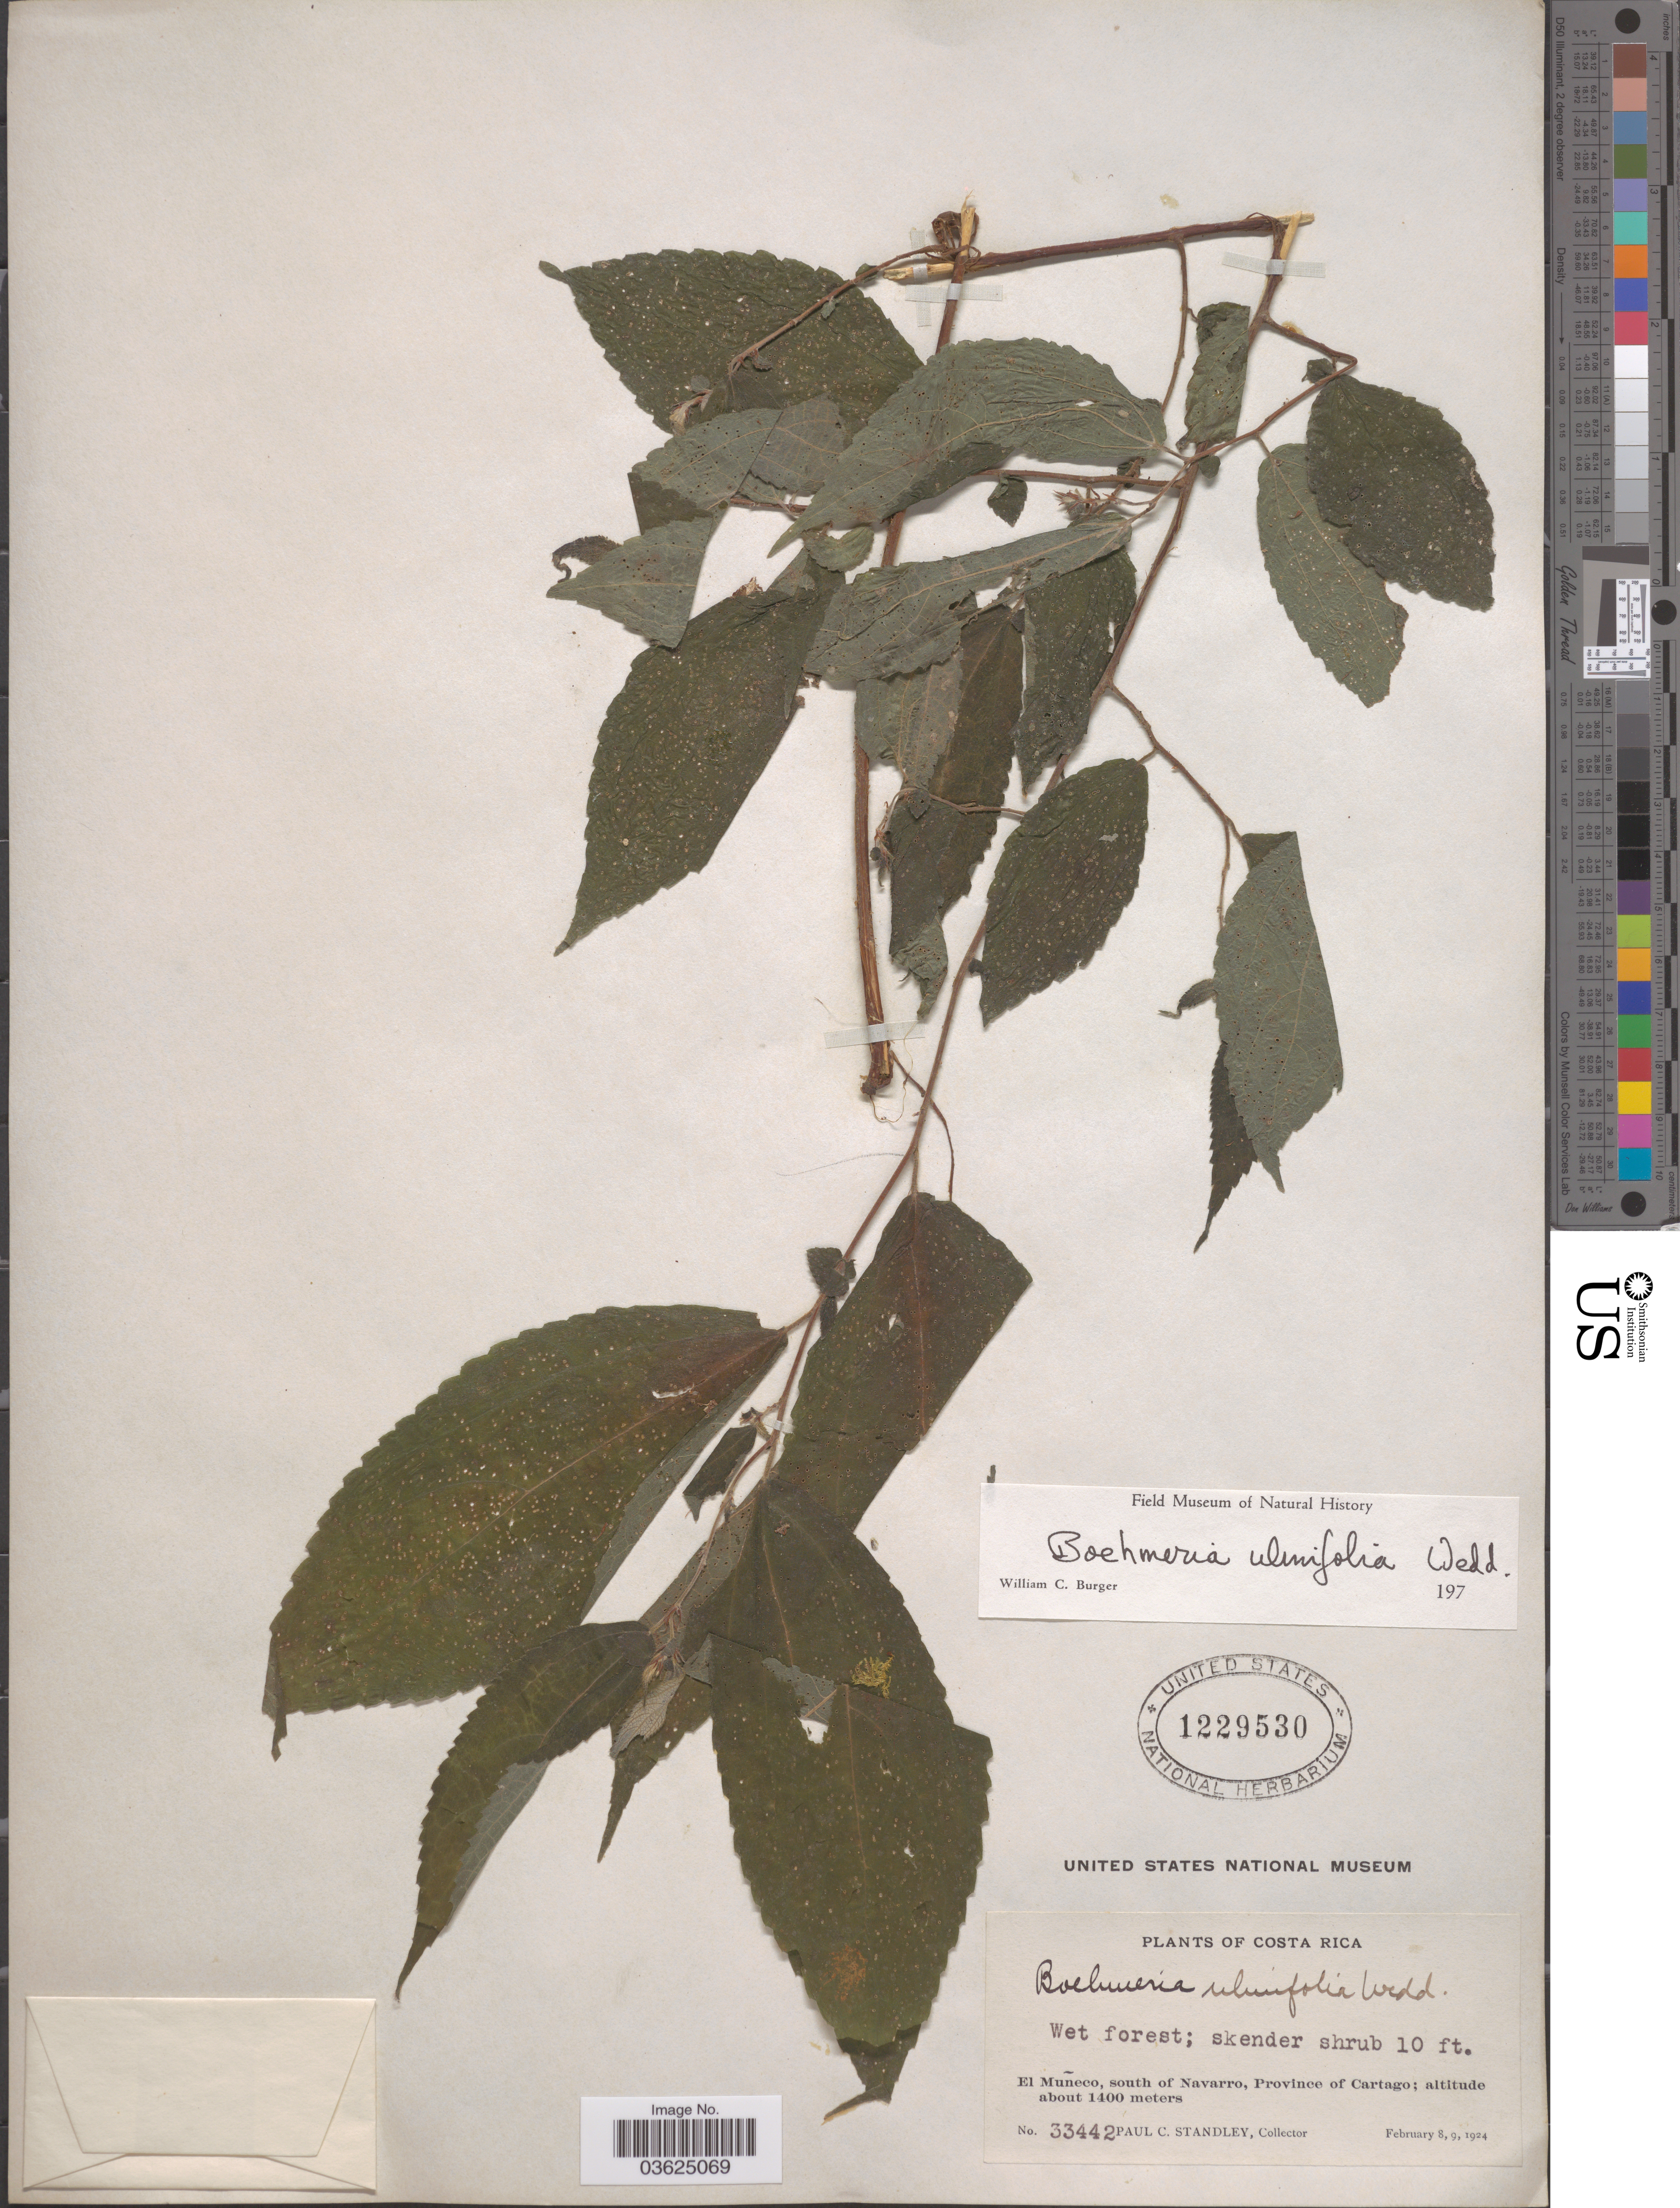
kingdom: Plantae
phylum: Tracheophyta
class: Magnoliopsida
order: Rosales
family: Urticaceae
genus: Boehmeria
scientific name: Boehmeria ulmifolia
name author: Wedd.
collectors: P. C. Standley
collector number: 33442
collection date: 1924-02-08/1924-02-09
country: Costa Rica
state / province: Cartago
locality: El Muñeco, south of Navarro.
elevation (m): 1400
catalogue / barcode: US 1229530